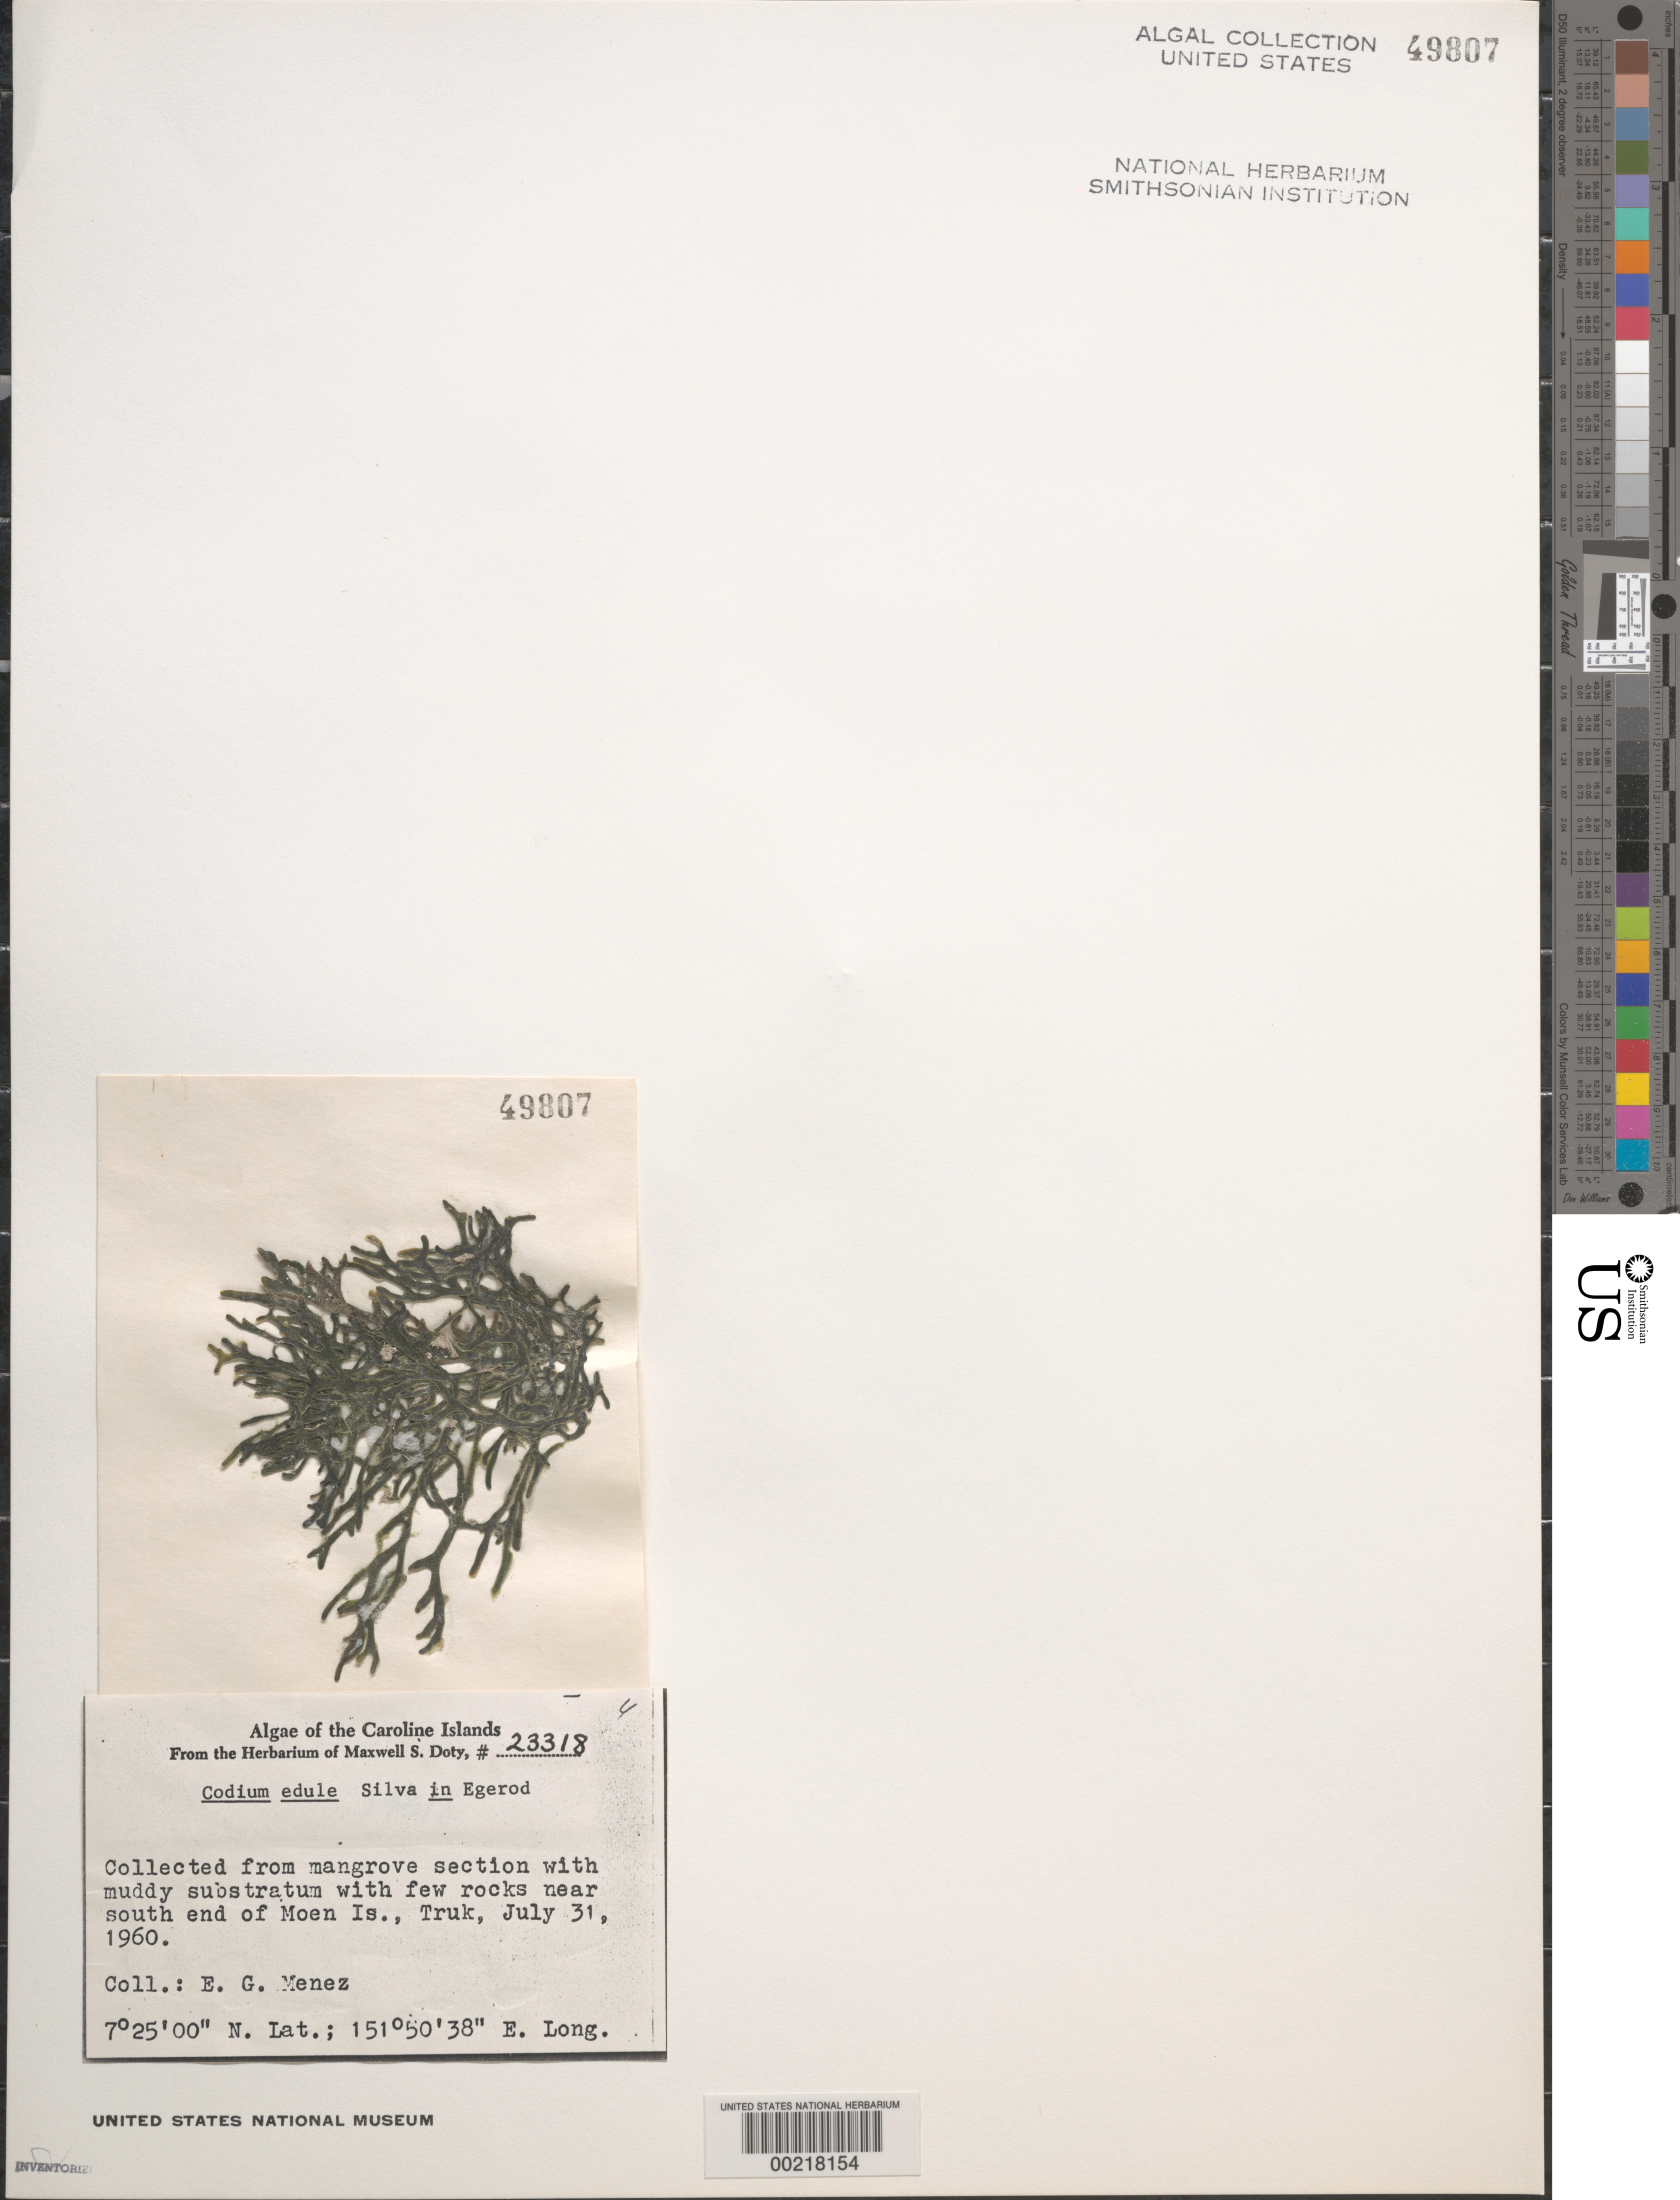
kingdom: Plantae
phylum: Chlorophyta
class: Ulvophyceae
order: Bryopsidales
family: Codiaceae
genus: Codium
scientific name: Codium edule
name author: P.C. Silva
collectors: Meñez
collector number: MSD 23318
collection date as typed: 31 Jul 1960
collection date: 1960-07-31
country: Micronesia, Federated States of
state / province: Truk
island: Moen [Wono]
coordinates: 7 25' 00" N, 151 50' 38" E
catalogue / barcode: US 49807